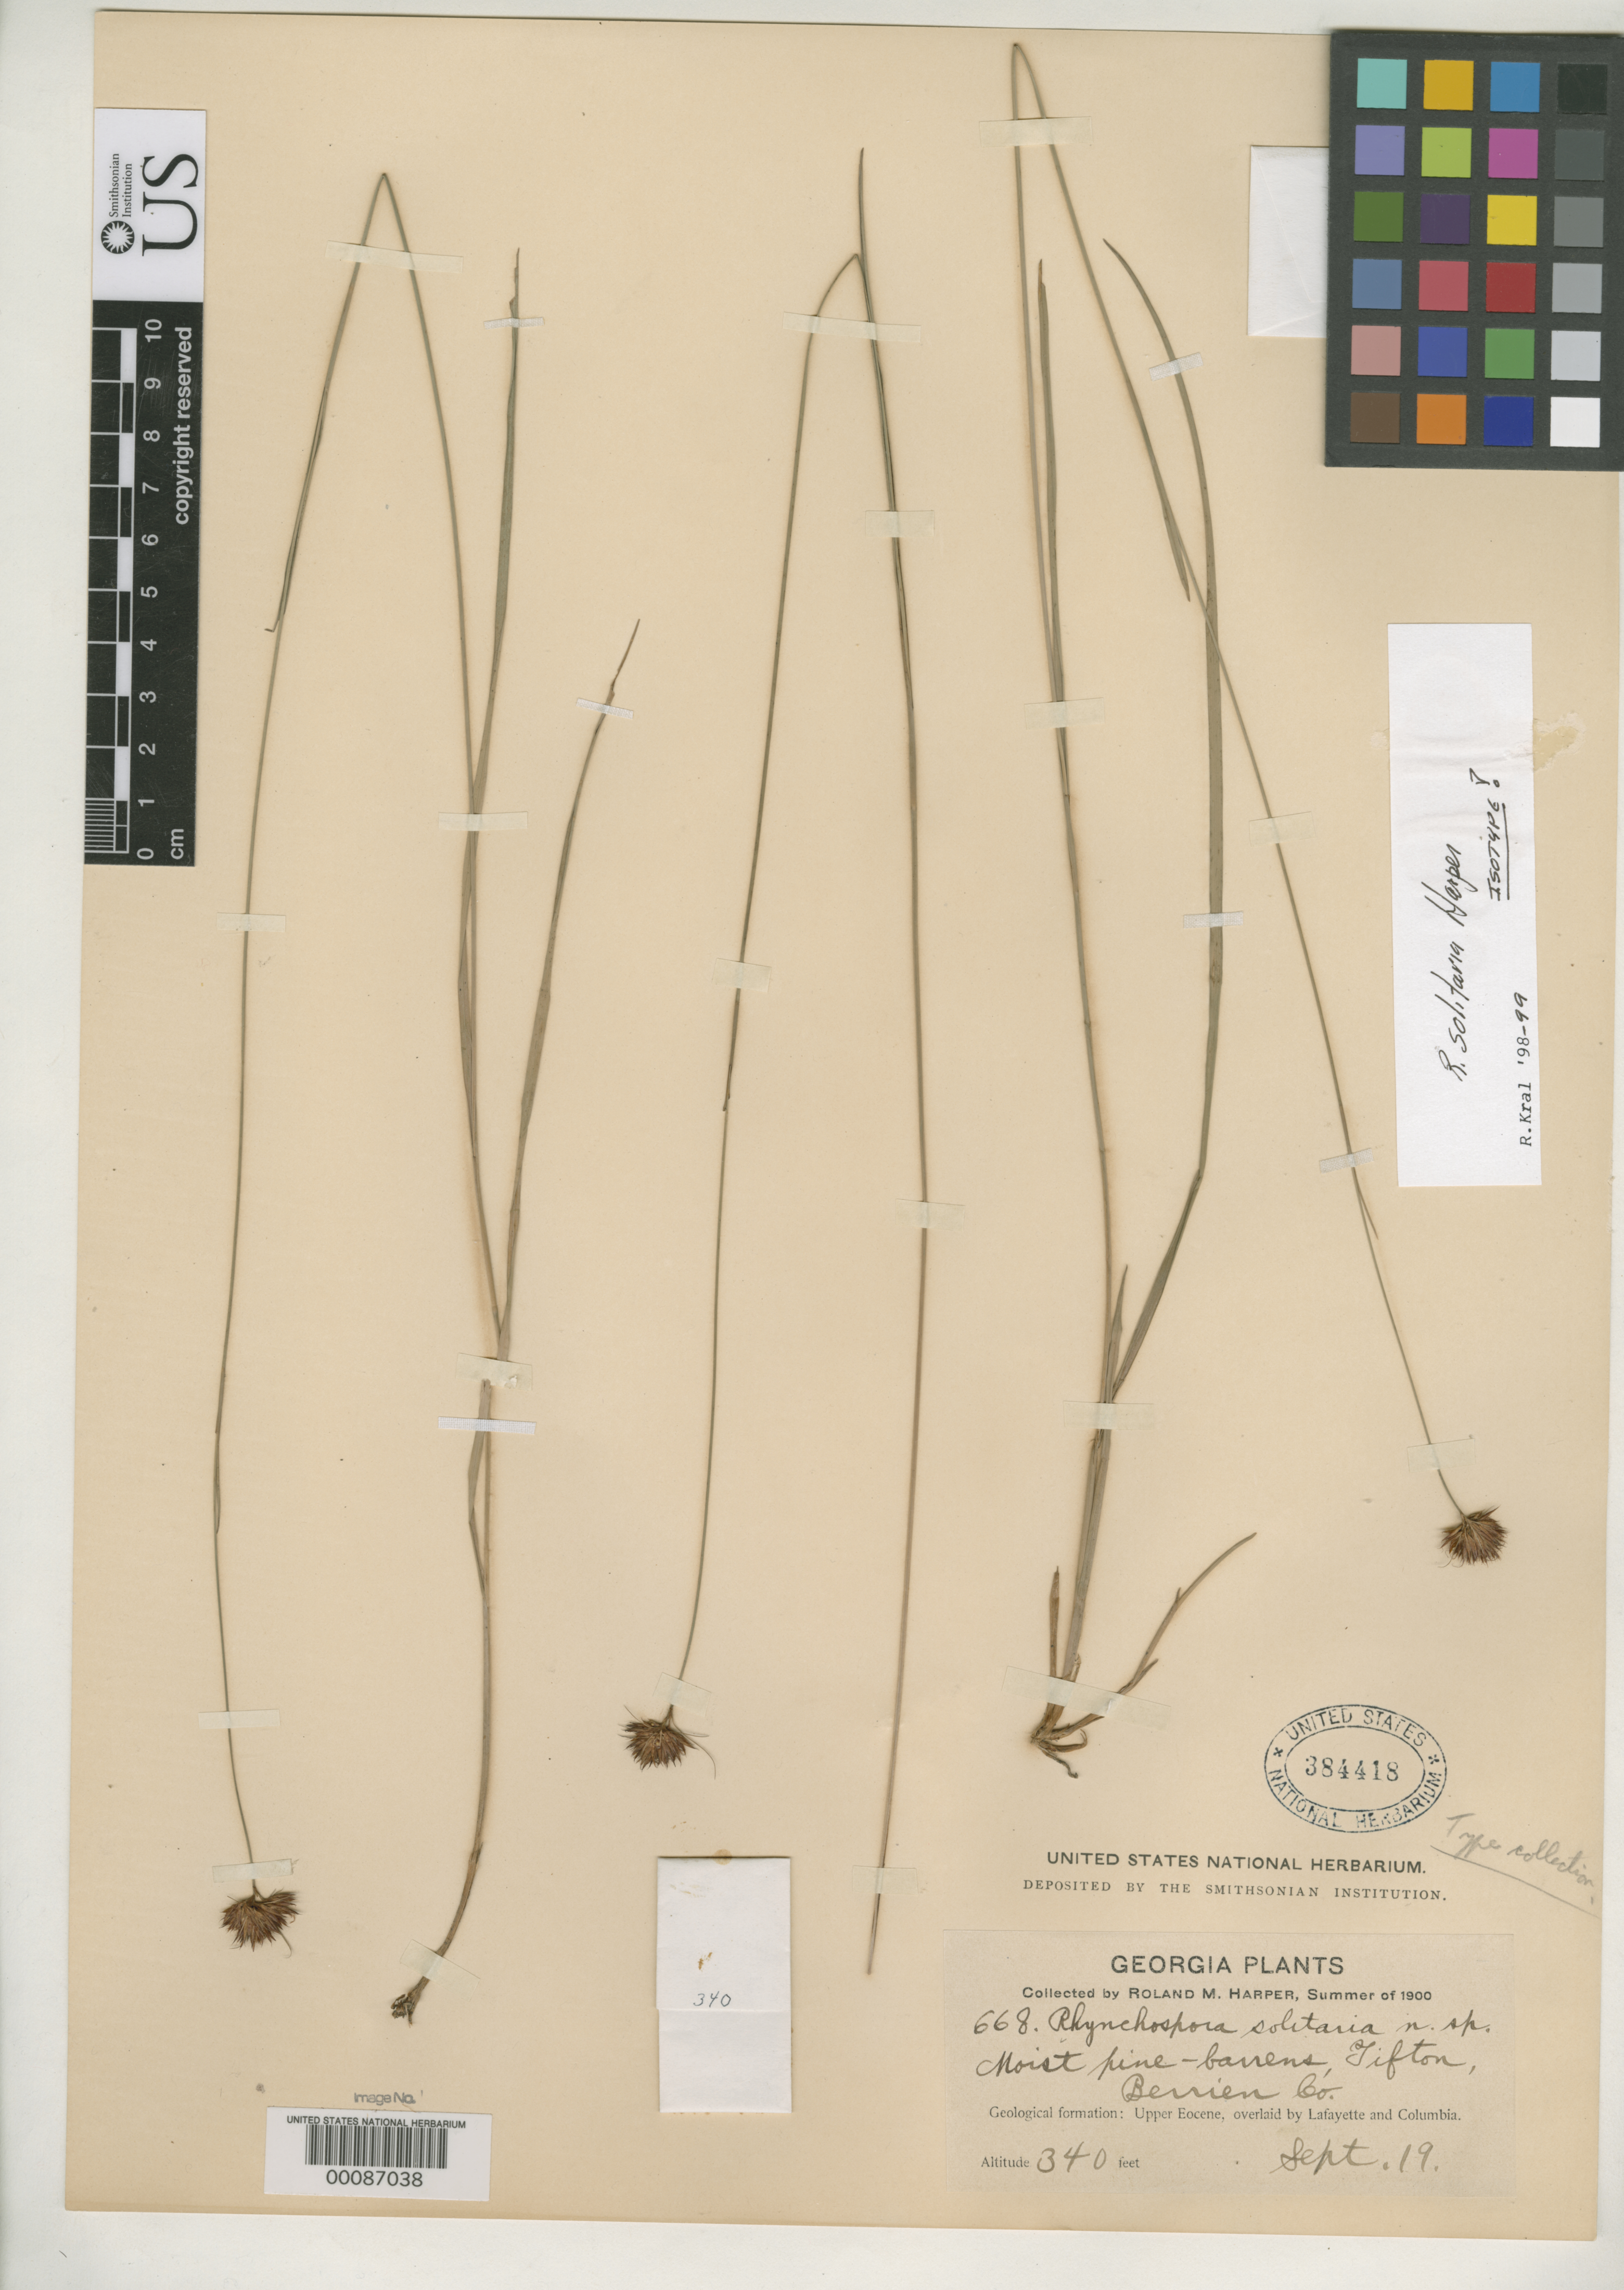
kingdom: Plantae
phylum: Tracheophyta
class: Liliopsida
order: Poales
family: Cyperaceae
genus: Rhynchospora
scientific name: Rhynchospora solitaria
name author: R.M. Harper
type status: Isotype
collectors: R. M. Harper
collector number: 668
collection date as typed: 19 Sep 1900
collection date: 1900-09-19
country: United States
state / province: Georgia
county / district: Berrien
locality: Tifton.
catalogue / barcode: US 384418